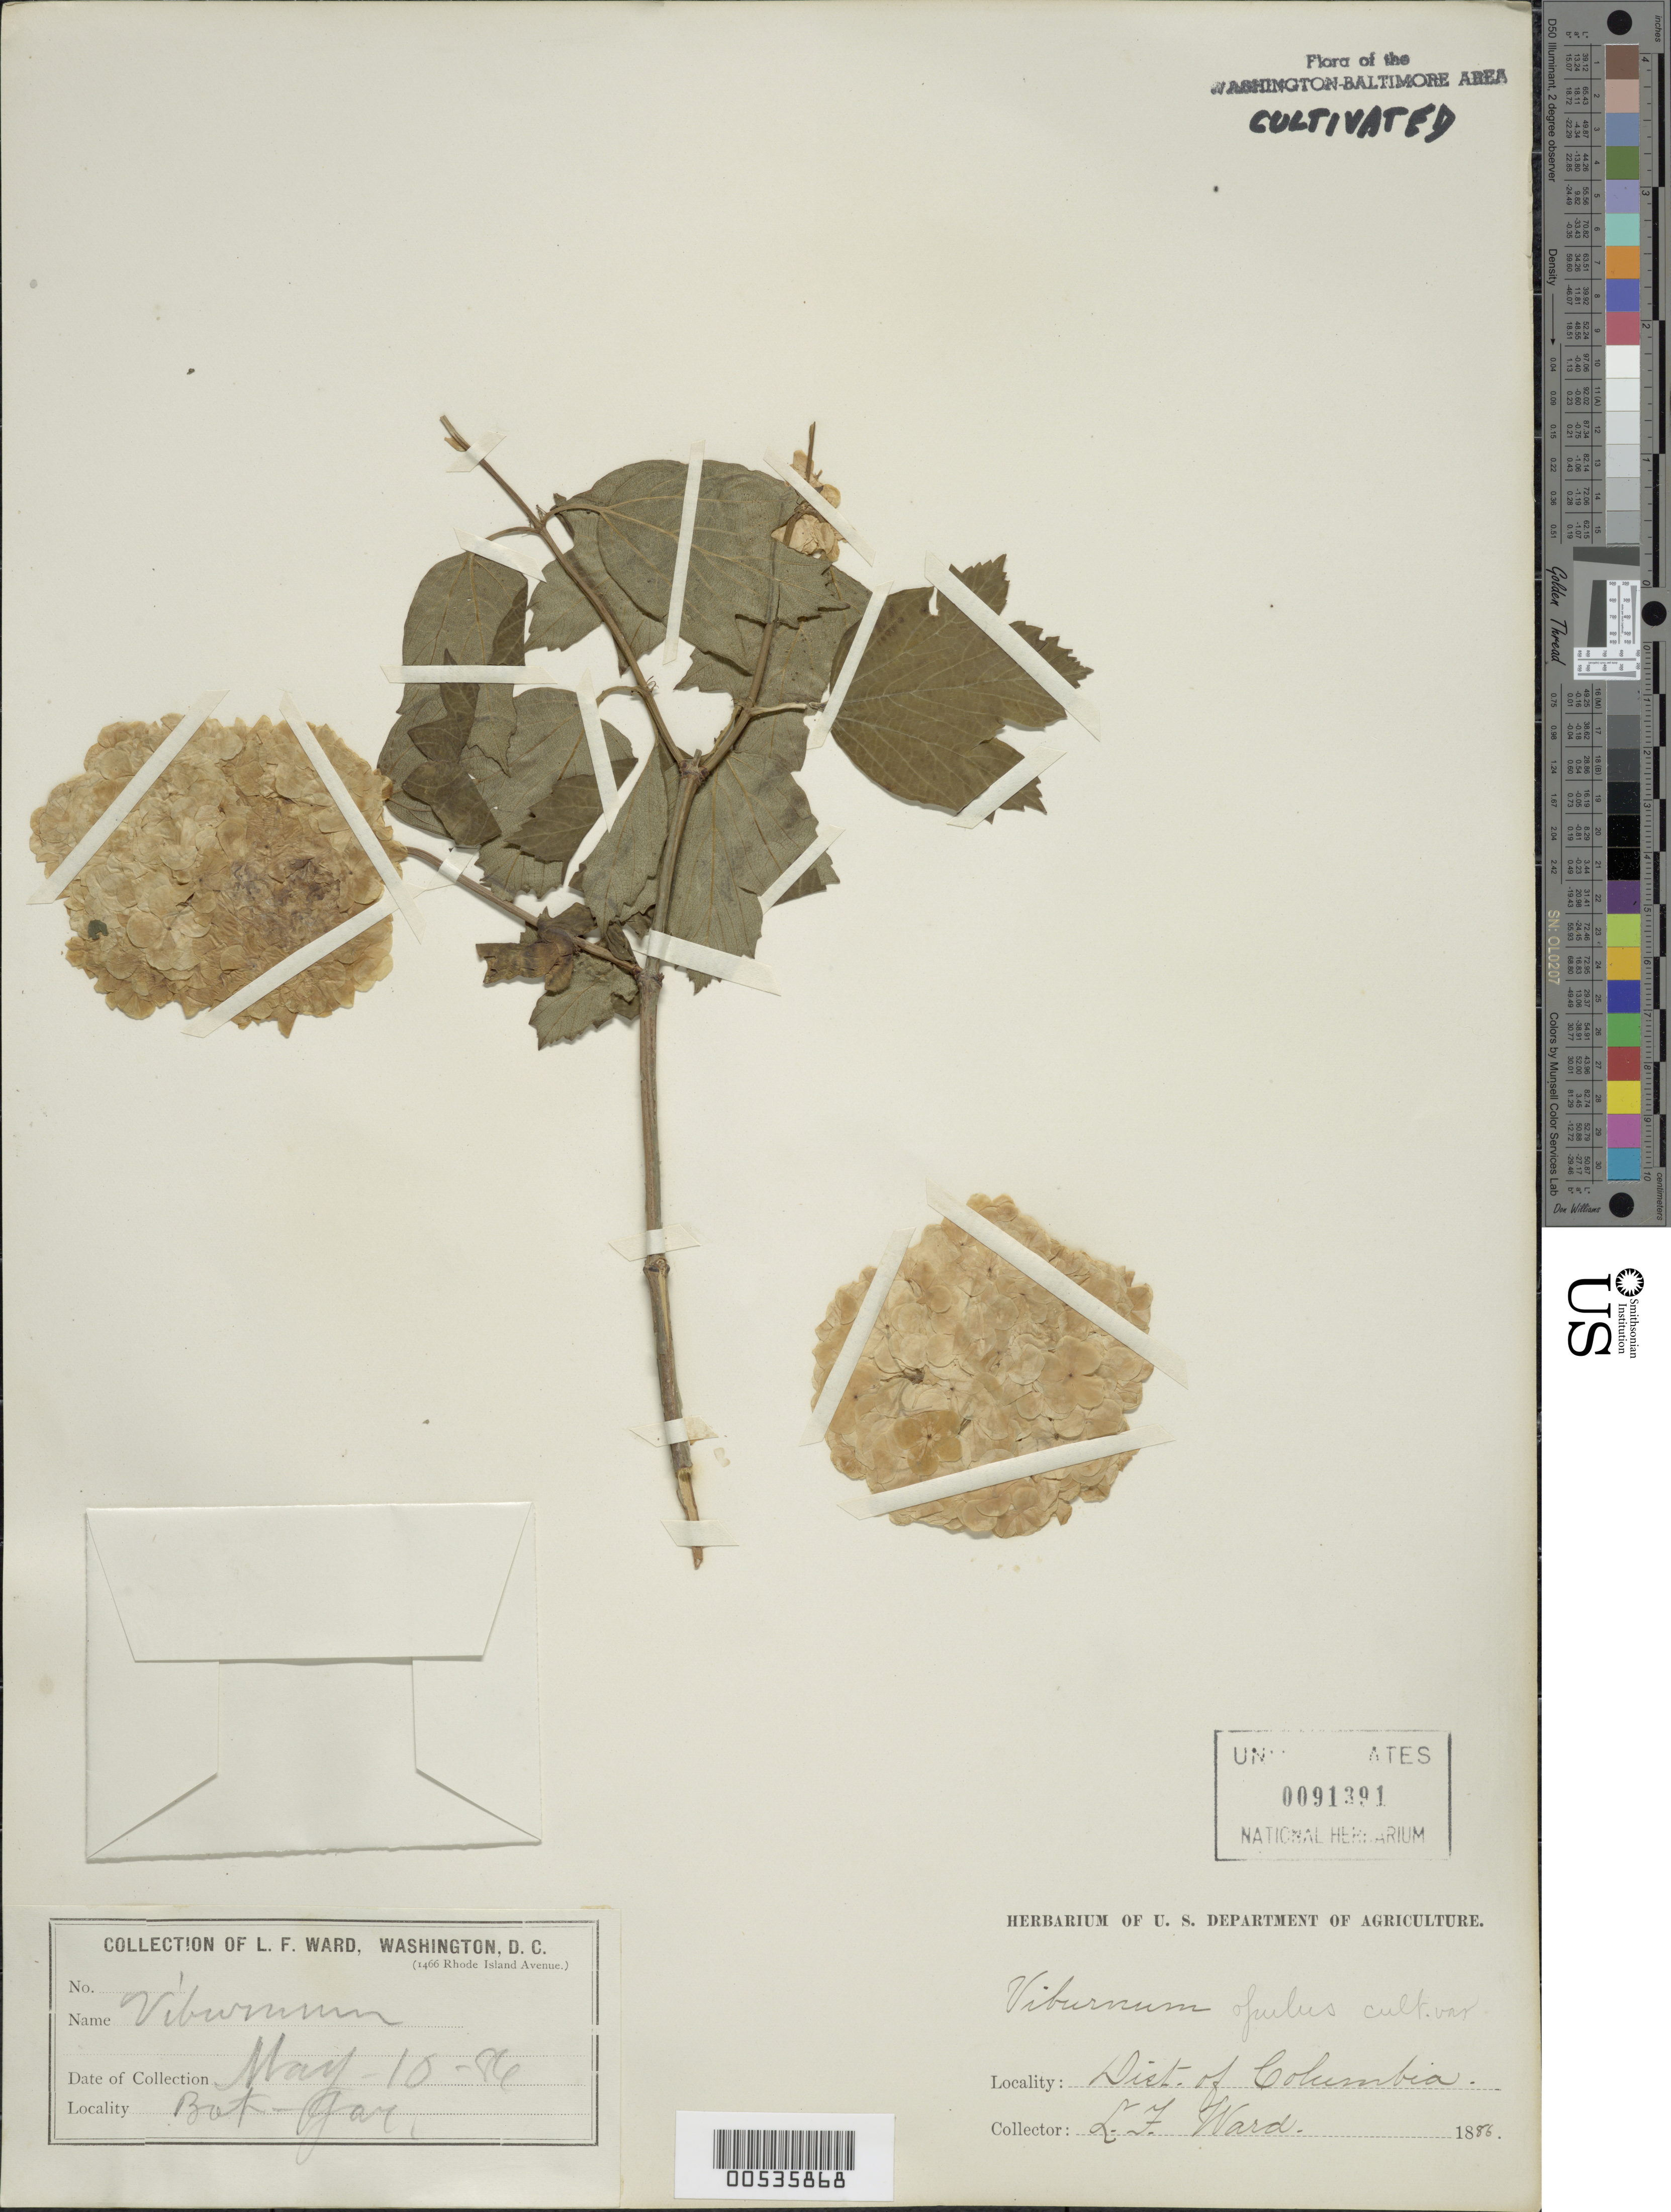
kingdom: Plantae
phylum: Tracheophyta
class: Magnoliopsida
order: Dipsacales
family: Viburnaceae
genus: Viburnum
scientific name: Viburnum opulus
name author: L.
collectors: L. F. Ward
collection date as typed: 10 May 1886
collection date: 1886-05-10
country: United States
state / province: District of Columbia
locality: Botanical Gardens, Washington, D.C.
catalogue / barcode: US 91391